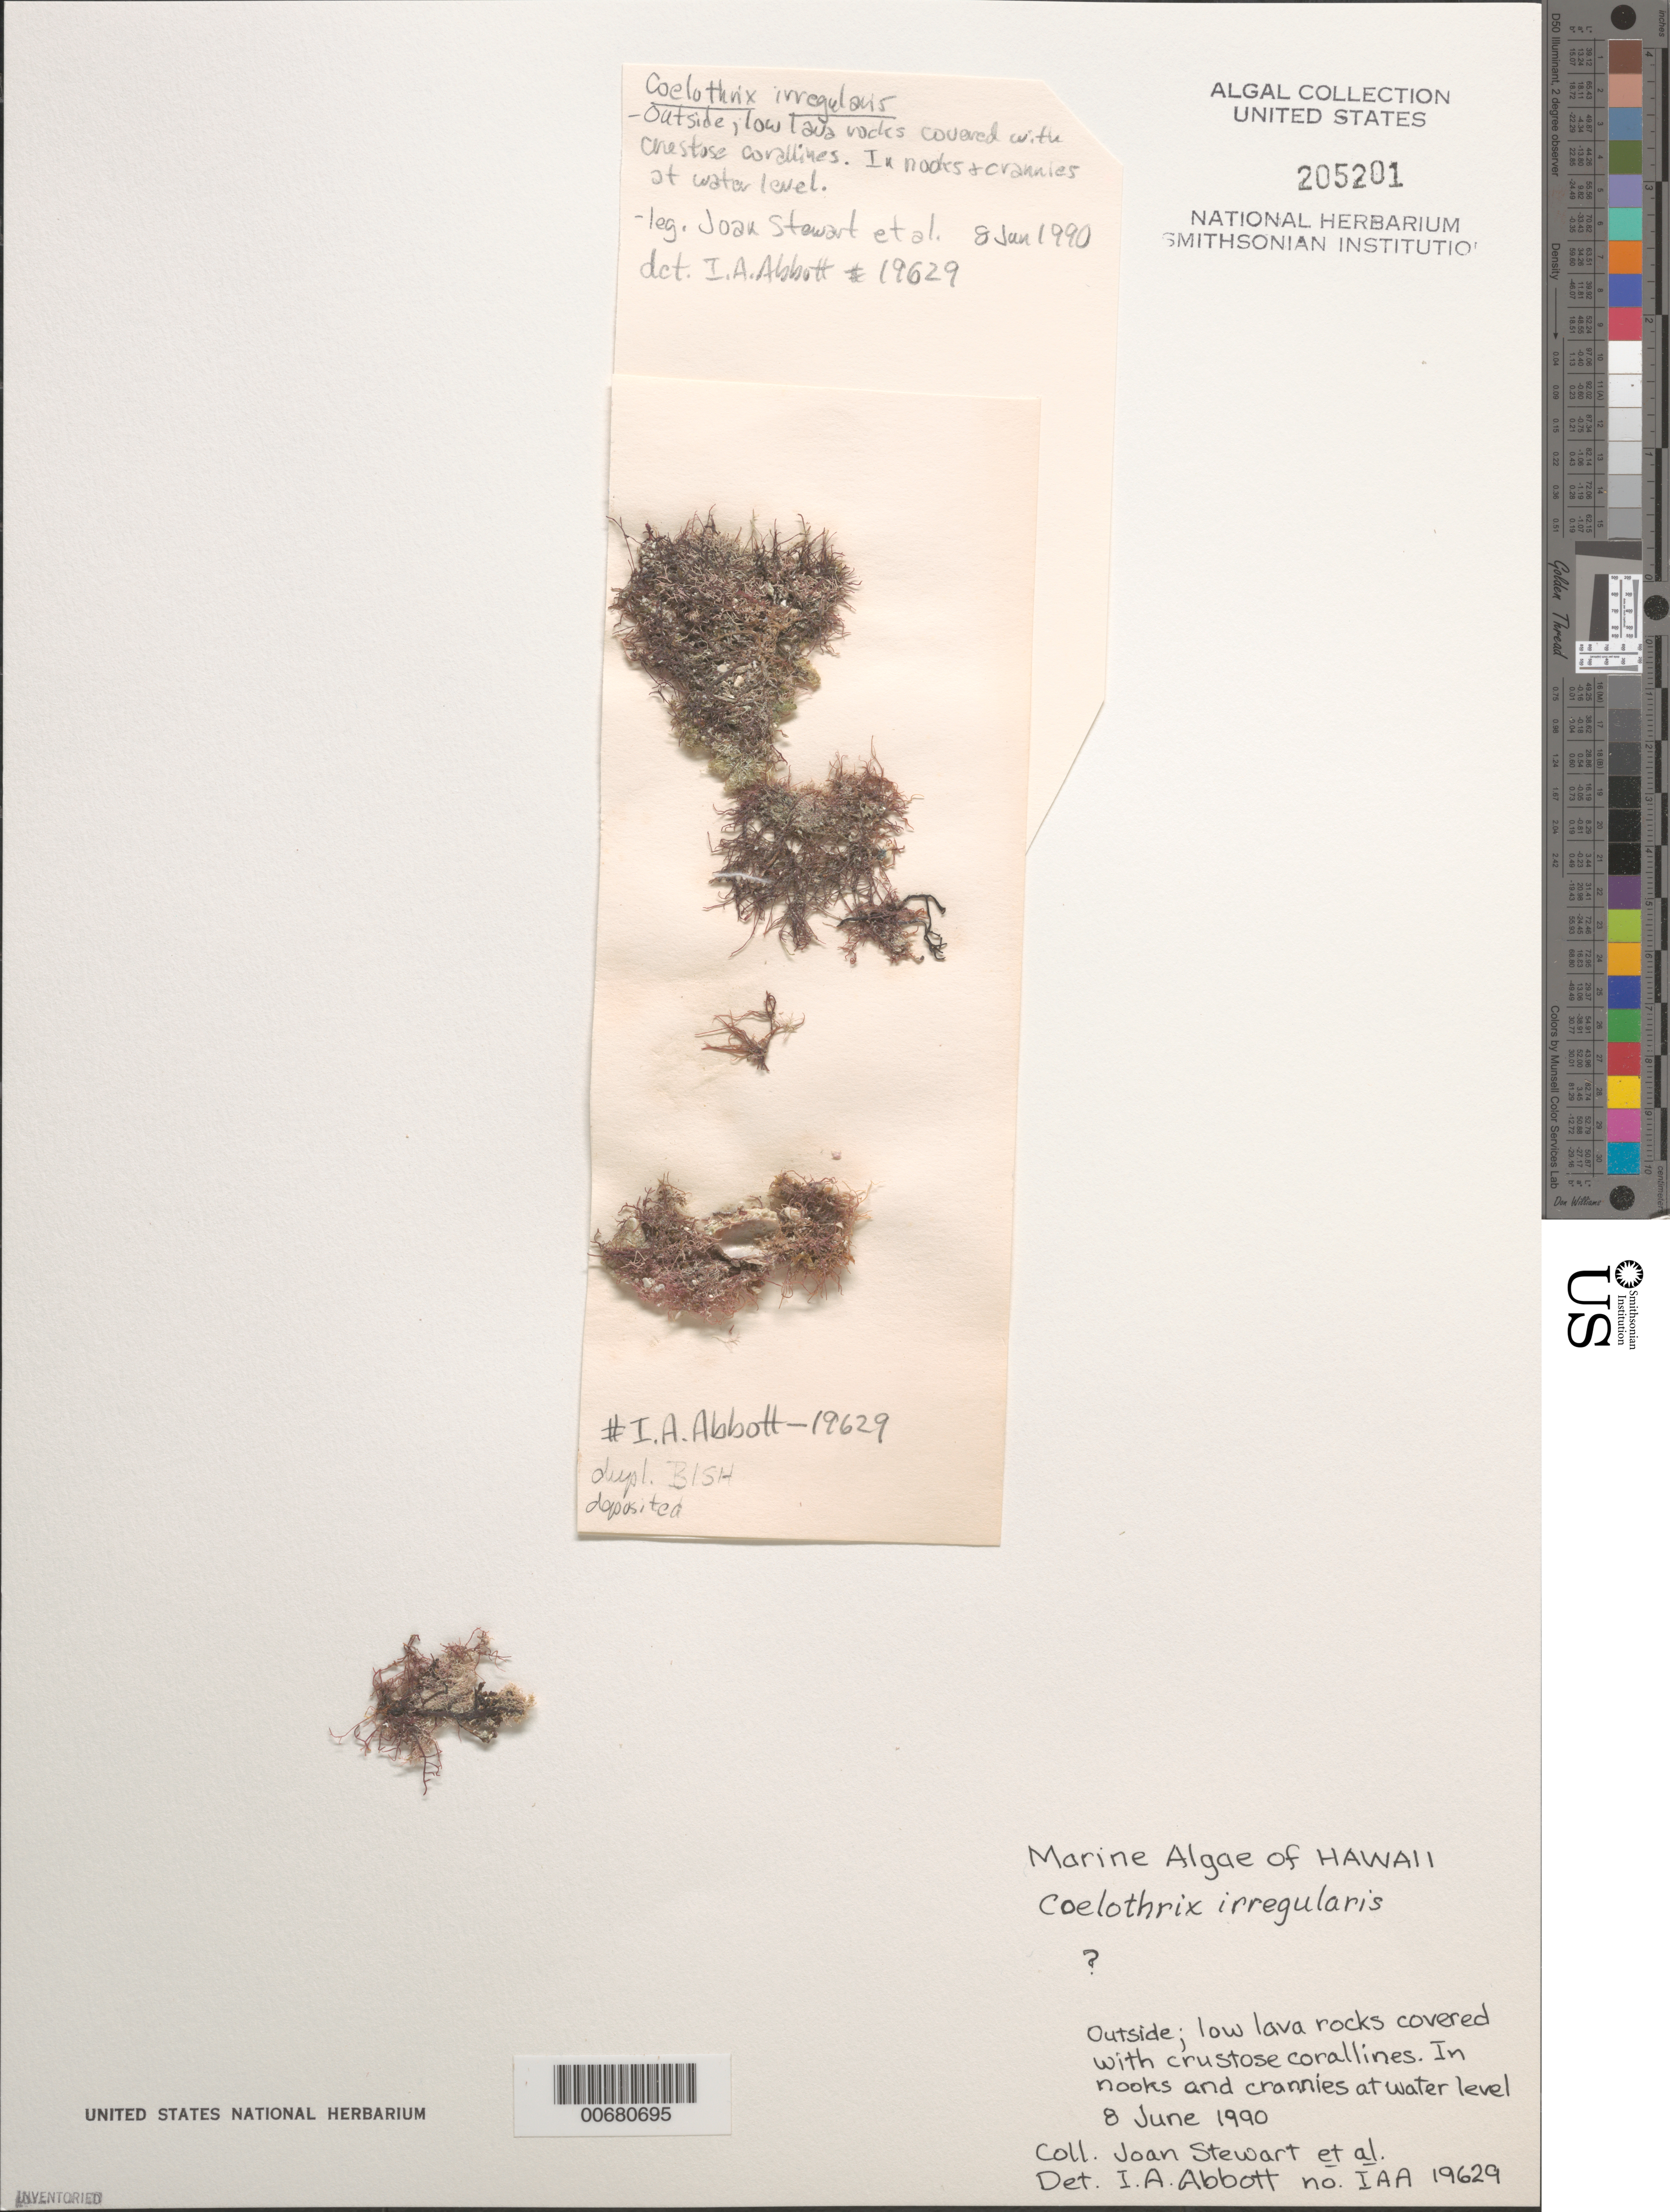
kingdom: Plantae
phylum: Rhodophyta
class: Florideophyceae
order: Rhodymeniales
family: Champiaceae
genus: Coelothrix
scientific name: Coelothrix irregularis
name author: (Harv.) Børgesen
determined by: Abbott, Isabella A.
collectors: J. Stewart et al.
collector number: IAA 19629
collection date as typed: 08 Jun 1990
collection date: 1990-06-08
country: United States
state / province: Hawaii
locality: No locality given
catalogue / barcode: US 205201